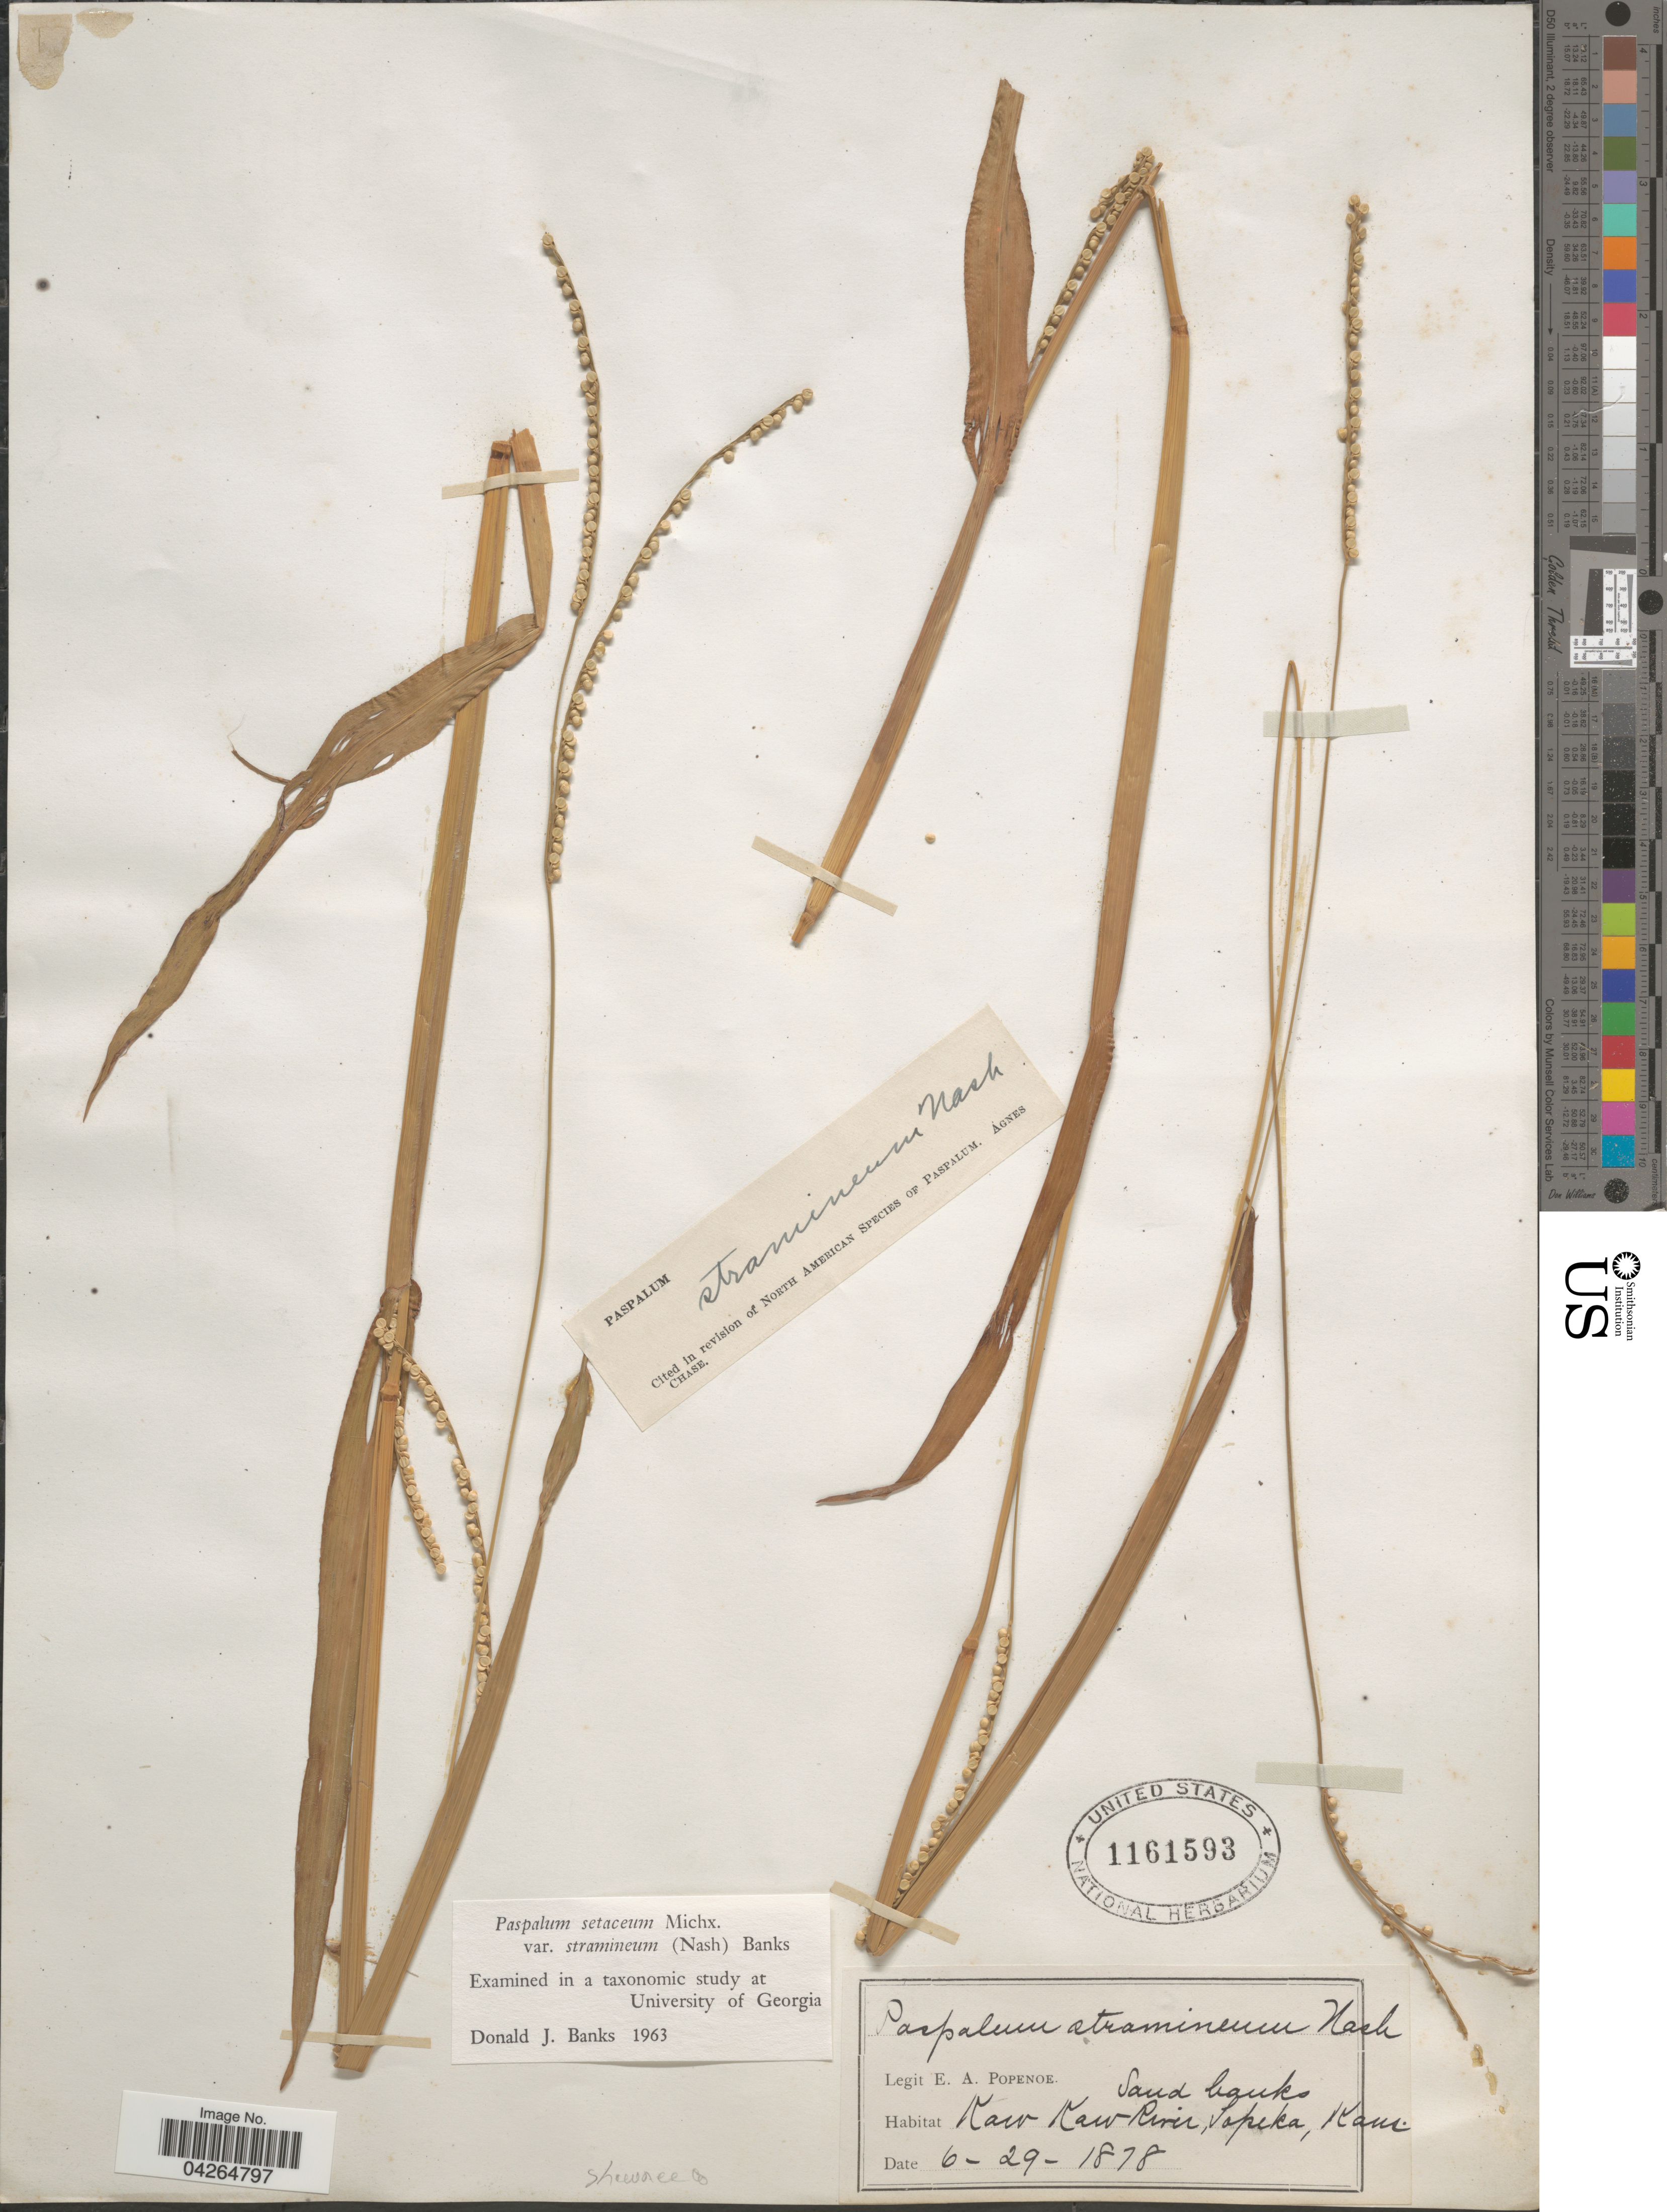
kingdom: Plantae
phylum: Tracheophyta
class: Liliopsida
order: Poales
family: Poaceae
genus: Paspalum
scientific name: Paspalum setaceum var. stramineum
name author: (Nash) D.J. Banks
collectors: E. A. Popenoe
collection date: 1878-06-29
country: United States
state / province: Kansas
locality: Kaw Kaw River, Topeka. Shawnee Co.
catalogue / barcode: US 1161593